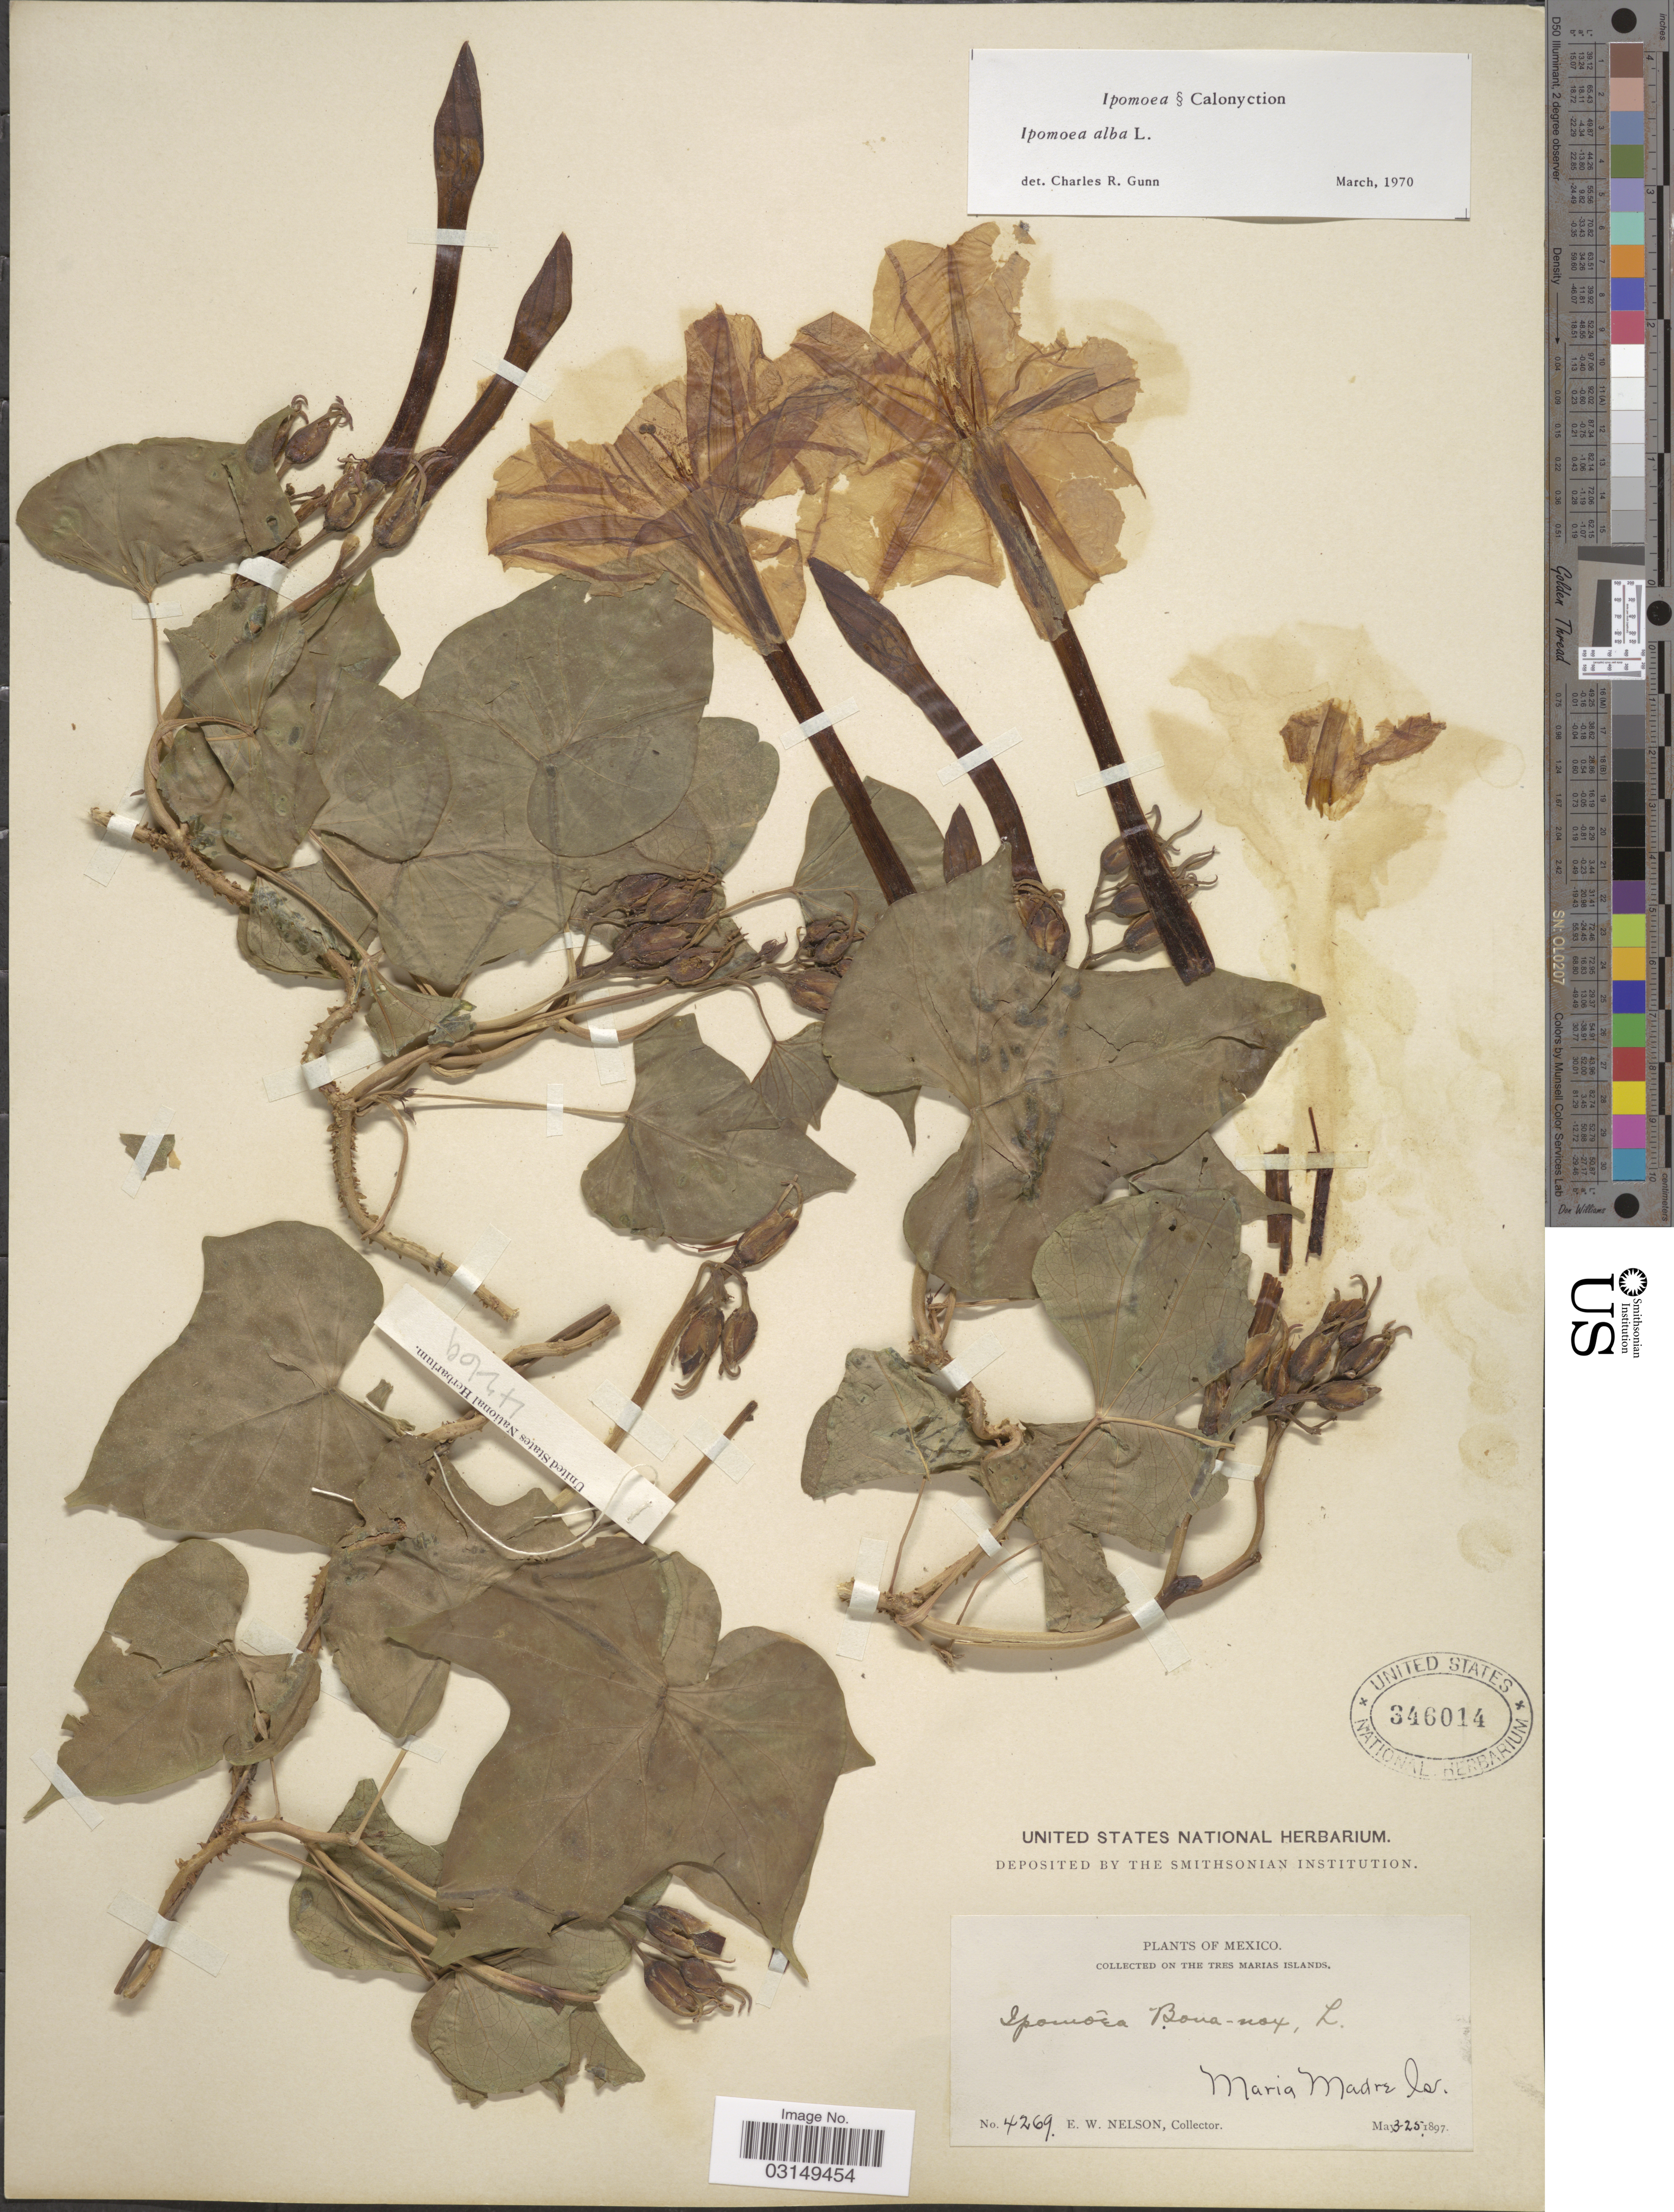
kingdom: Plantae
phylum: Tracheophyta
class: Magnoliopsida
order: Solanales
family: Convolvulaceae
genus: Ipomoea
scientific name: Ipomoea alba L.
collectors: E. W. Nelson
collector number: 4269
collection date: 1897-05-03/1897-05-25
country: Mexico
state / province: Nayarit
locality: On the Tres Marias Islands. Maria Madre Is.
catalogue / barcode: US 346014